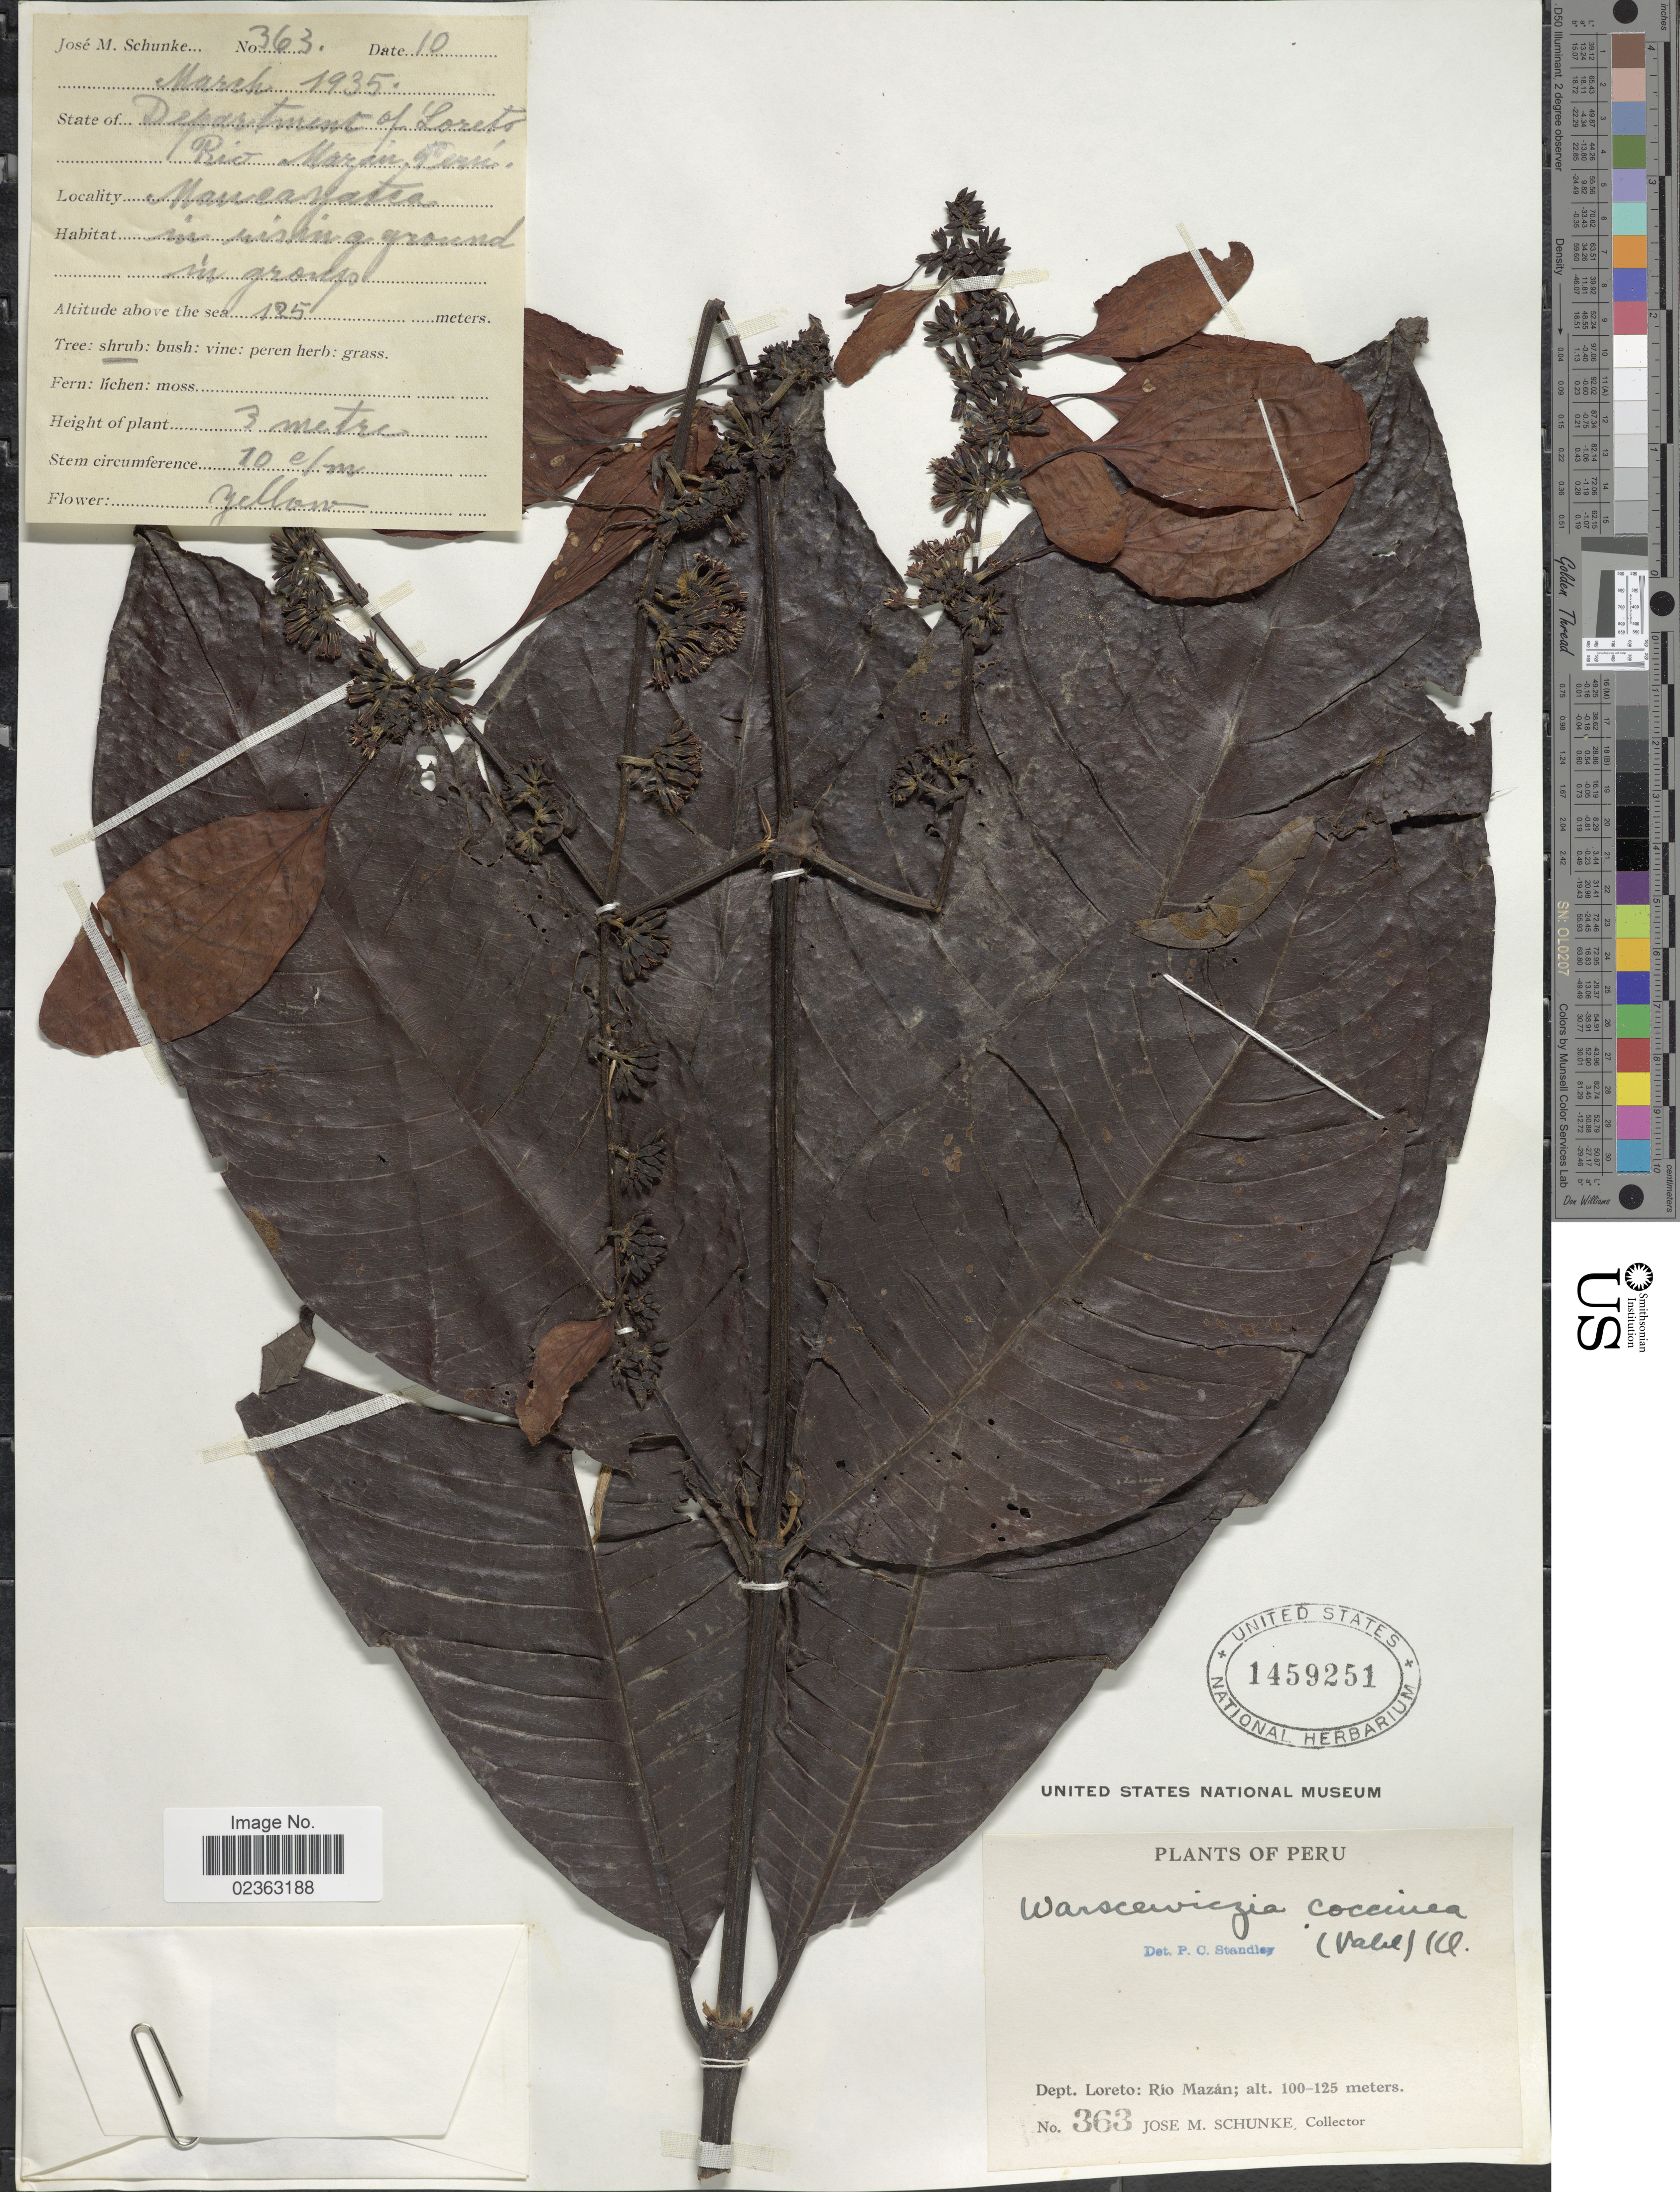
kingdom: Plantae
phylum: Tracheophyta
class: Magnoliopsida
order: Gentianales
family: Rubiaceae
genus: Warszewiczia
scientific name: Warszewiczia coccinea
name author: (Vahl) Klotzsch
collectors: J. M. Schunke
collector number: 363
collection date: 1935-03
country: Peru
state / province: Loreto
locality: Maucayatca, Río Mazán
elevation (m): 125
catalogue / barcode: US 1459251